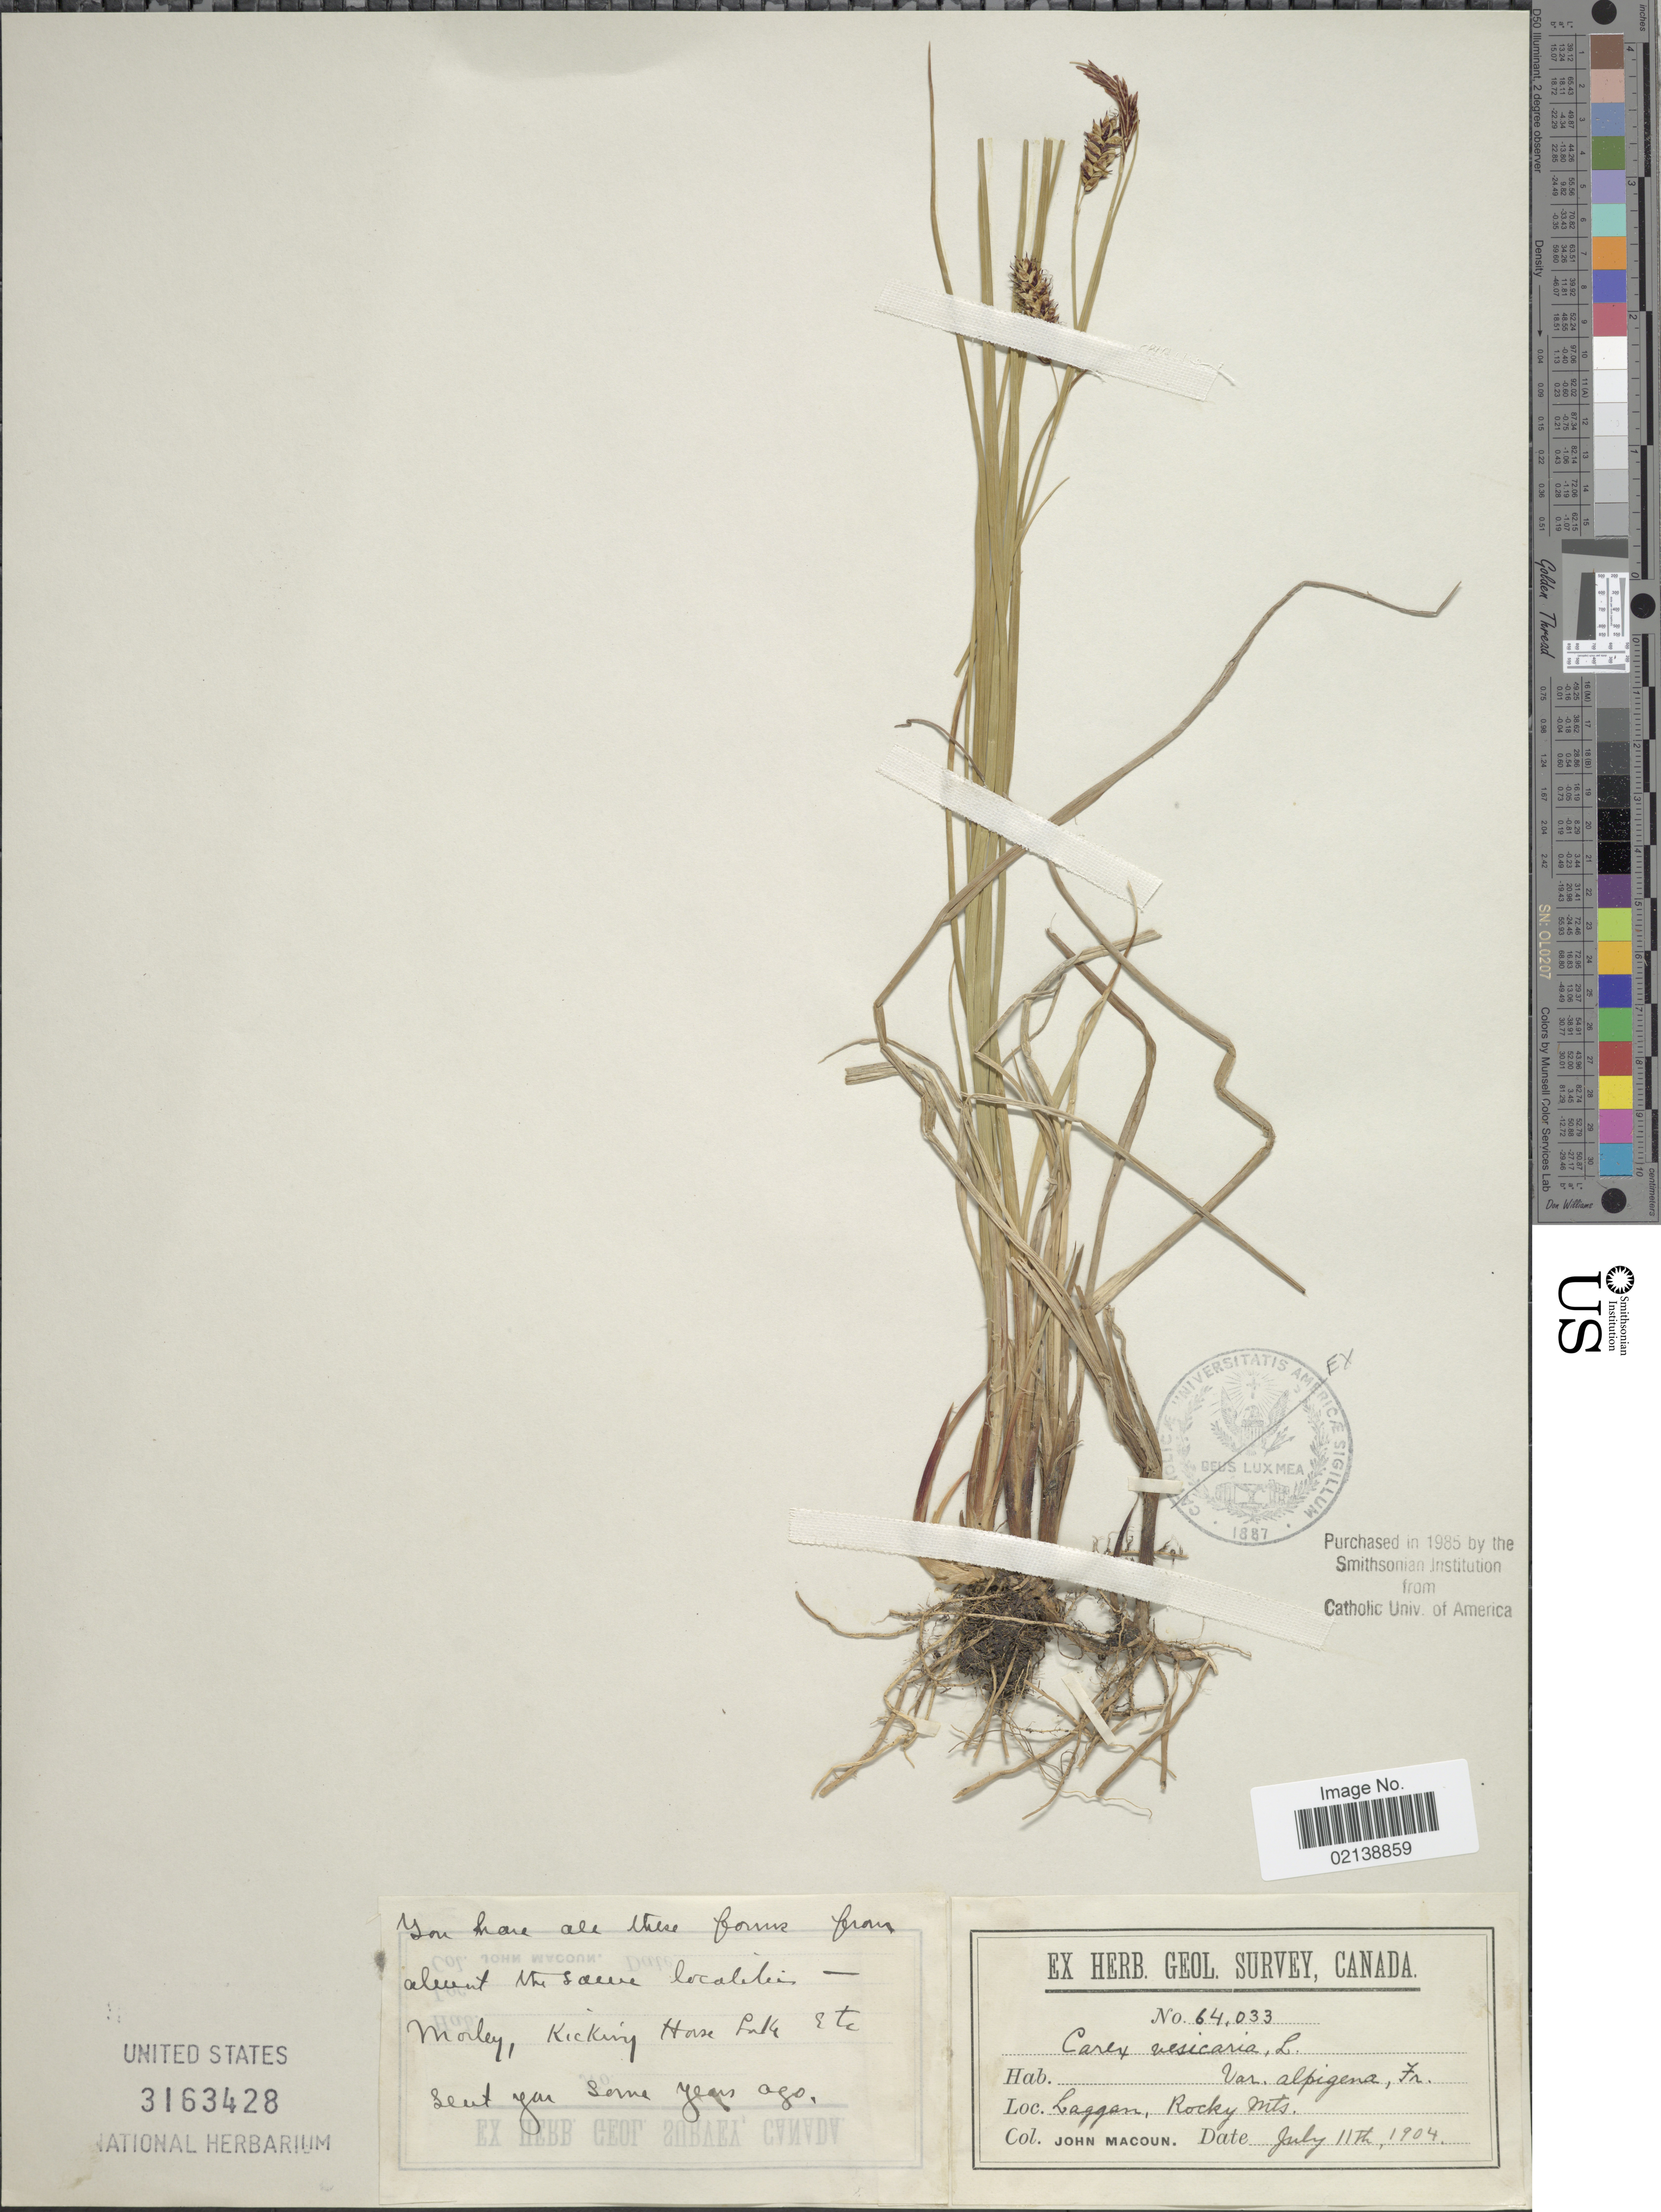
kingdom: Plantae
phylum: Tracheophyta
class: Liliopsida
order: Poales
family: Cyperaceae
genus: Carex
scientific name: Carex vesicaria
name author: L.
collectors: J. Macoun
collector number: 64033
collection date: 1904-07-11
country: Canada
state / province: Alberta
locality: Morley, Kicking Horse Lake etc. Laggan, Rocky Mts.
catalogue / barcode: US 3163428